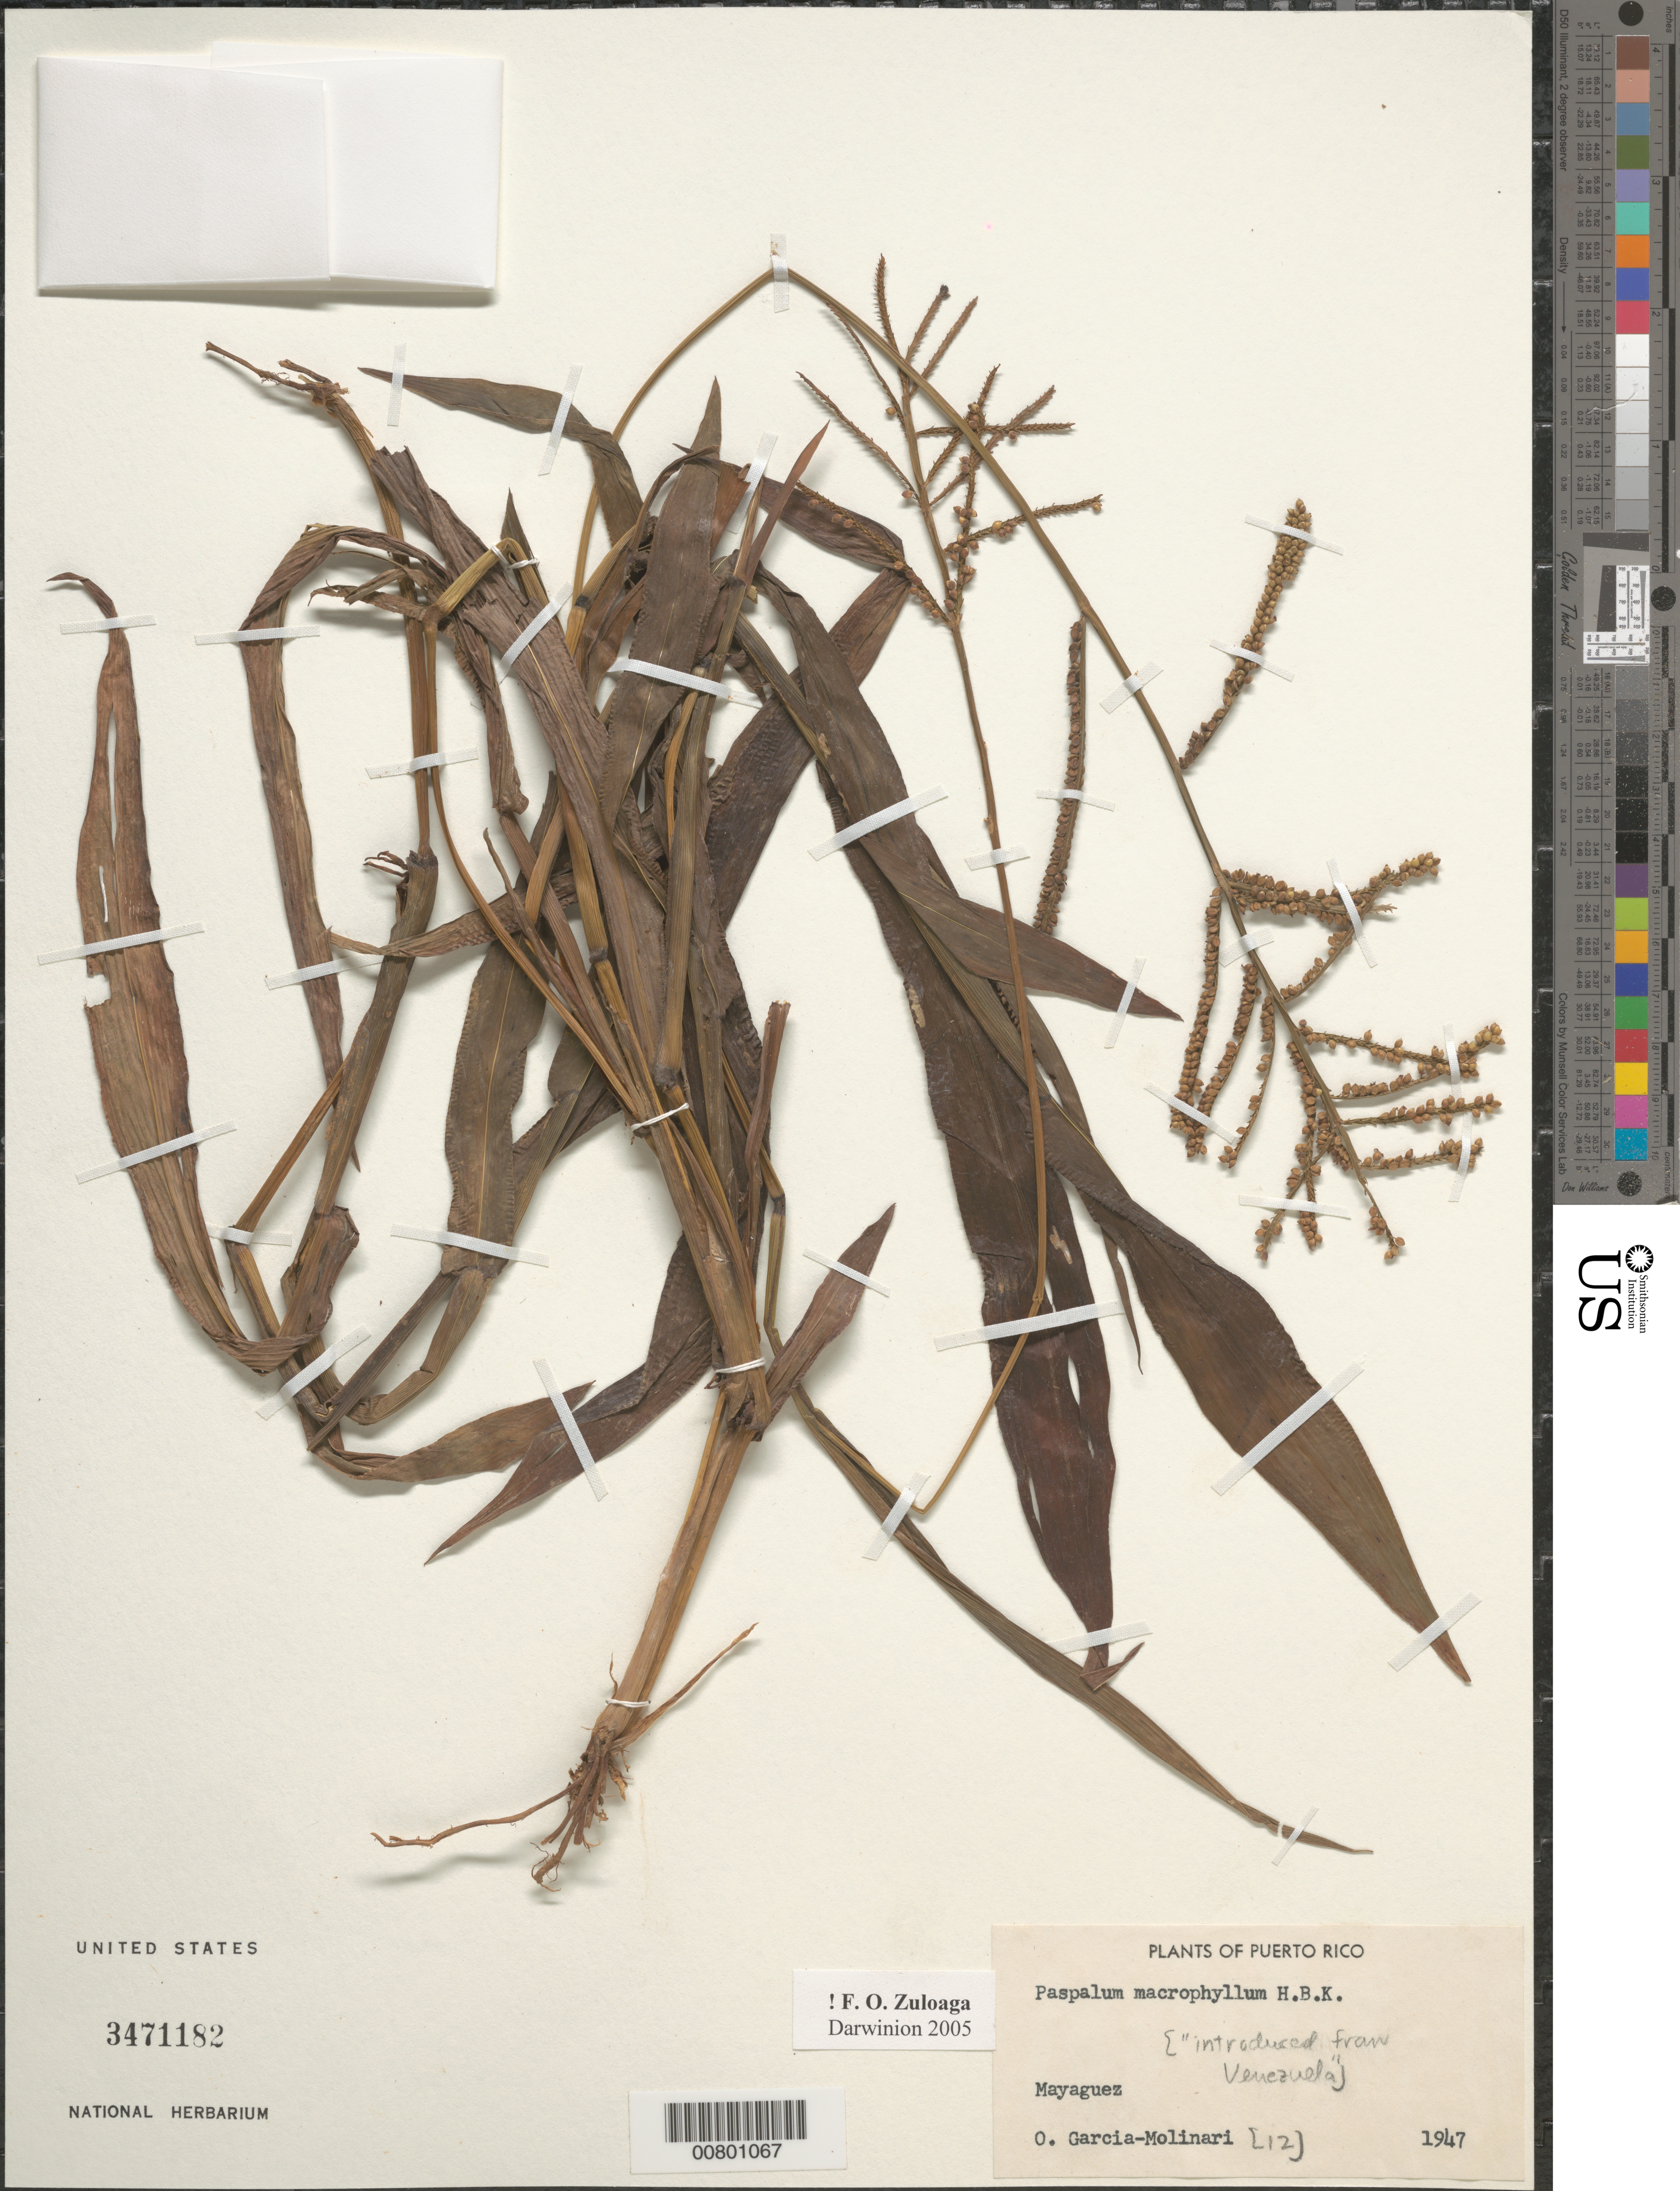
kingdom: Plantae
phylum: Tracheophyta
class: Liliopsida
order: Poales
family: Poaceae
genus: Paspalum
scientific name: Paspalum macrophyllum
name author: Kunth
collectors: O. García-Molinari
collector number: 12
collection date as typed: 1947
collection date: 1947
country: Puerto Rico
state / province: Mayagüez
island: Puerto Rico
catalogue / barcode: US 3471182